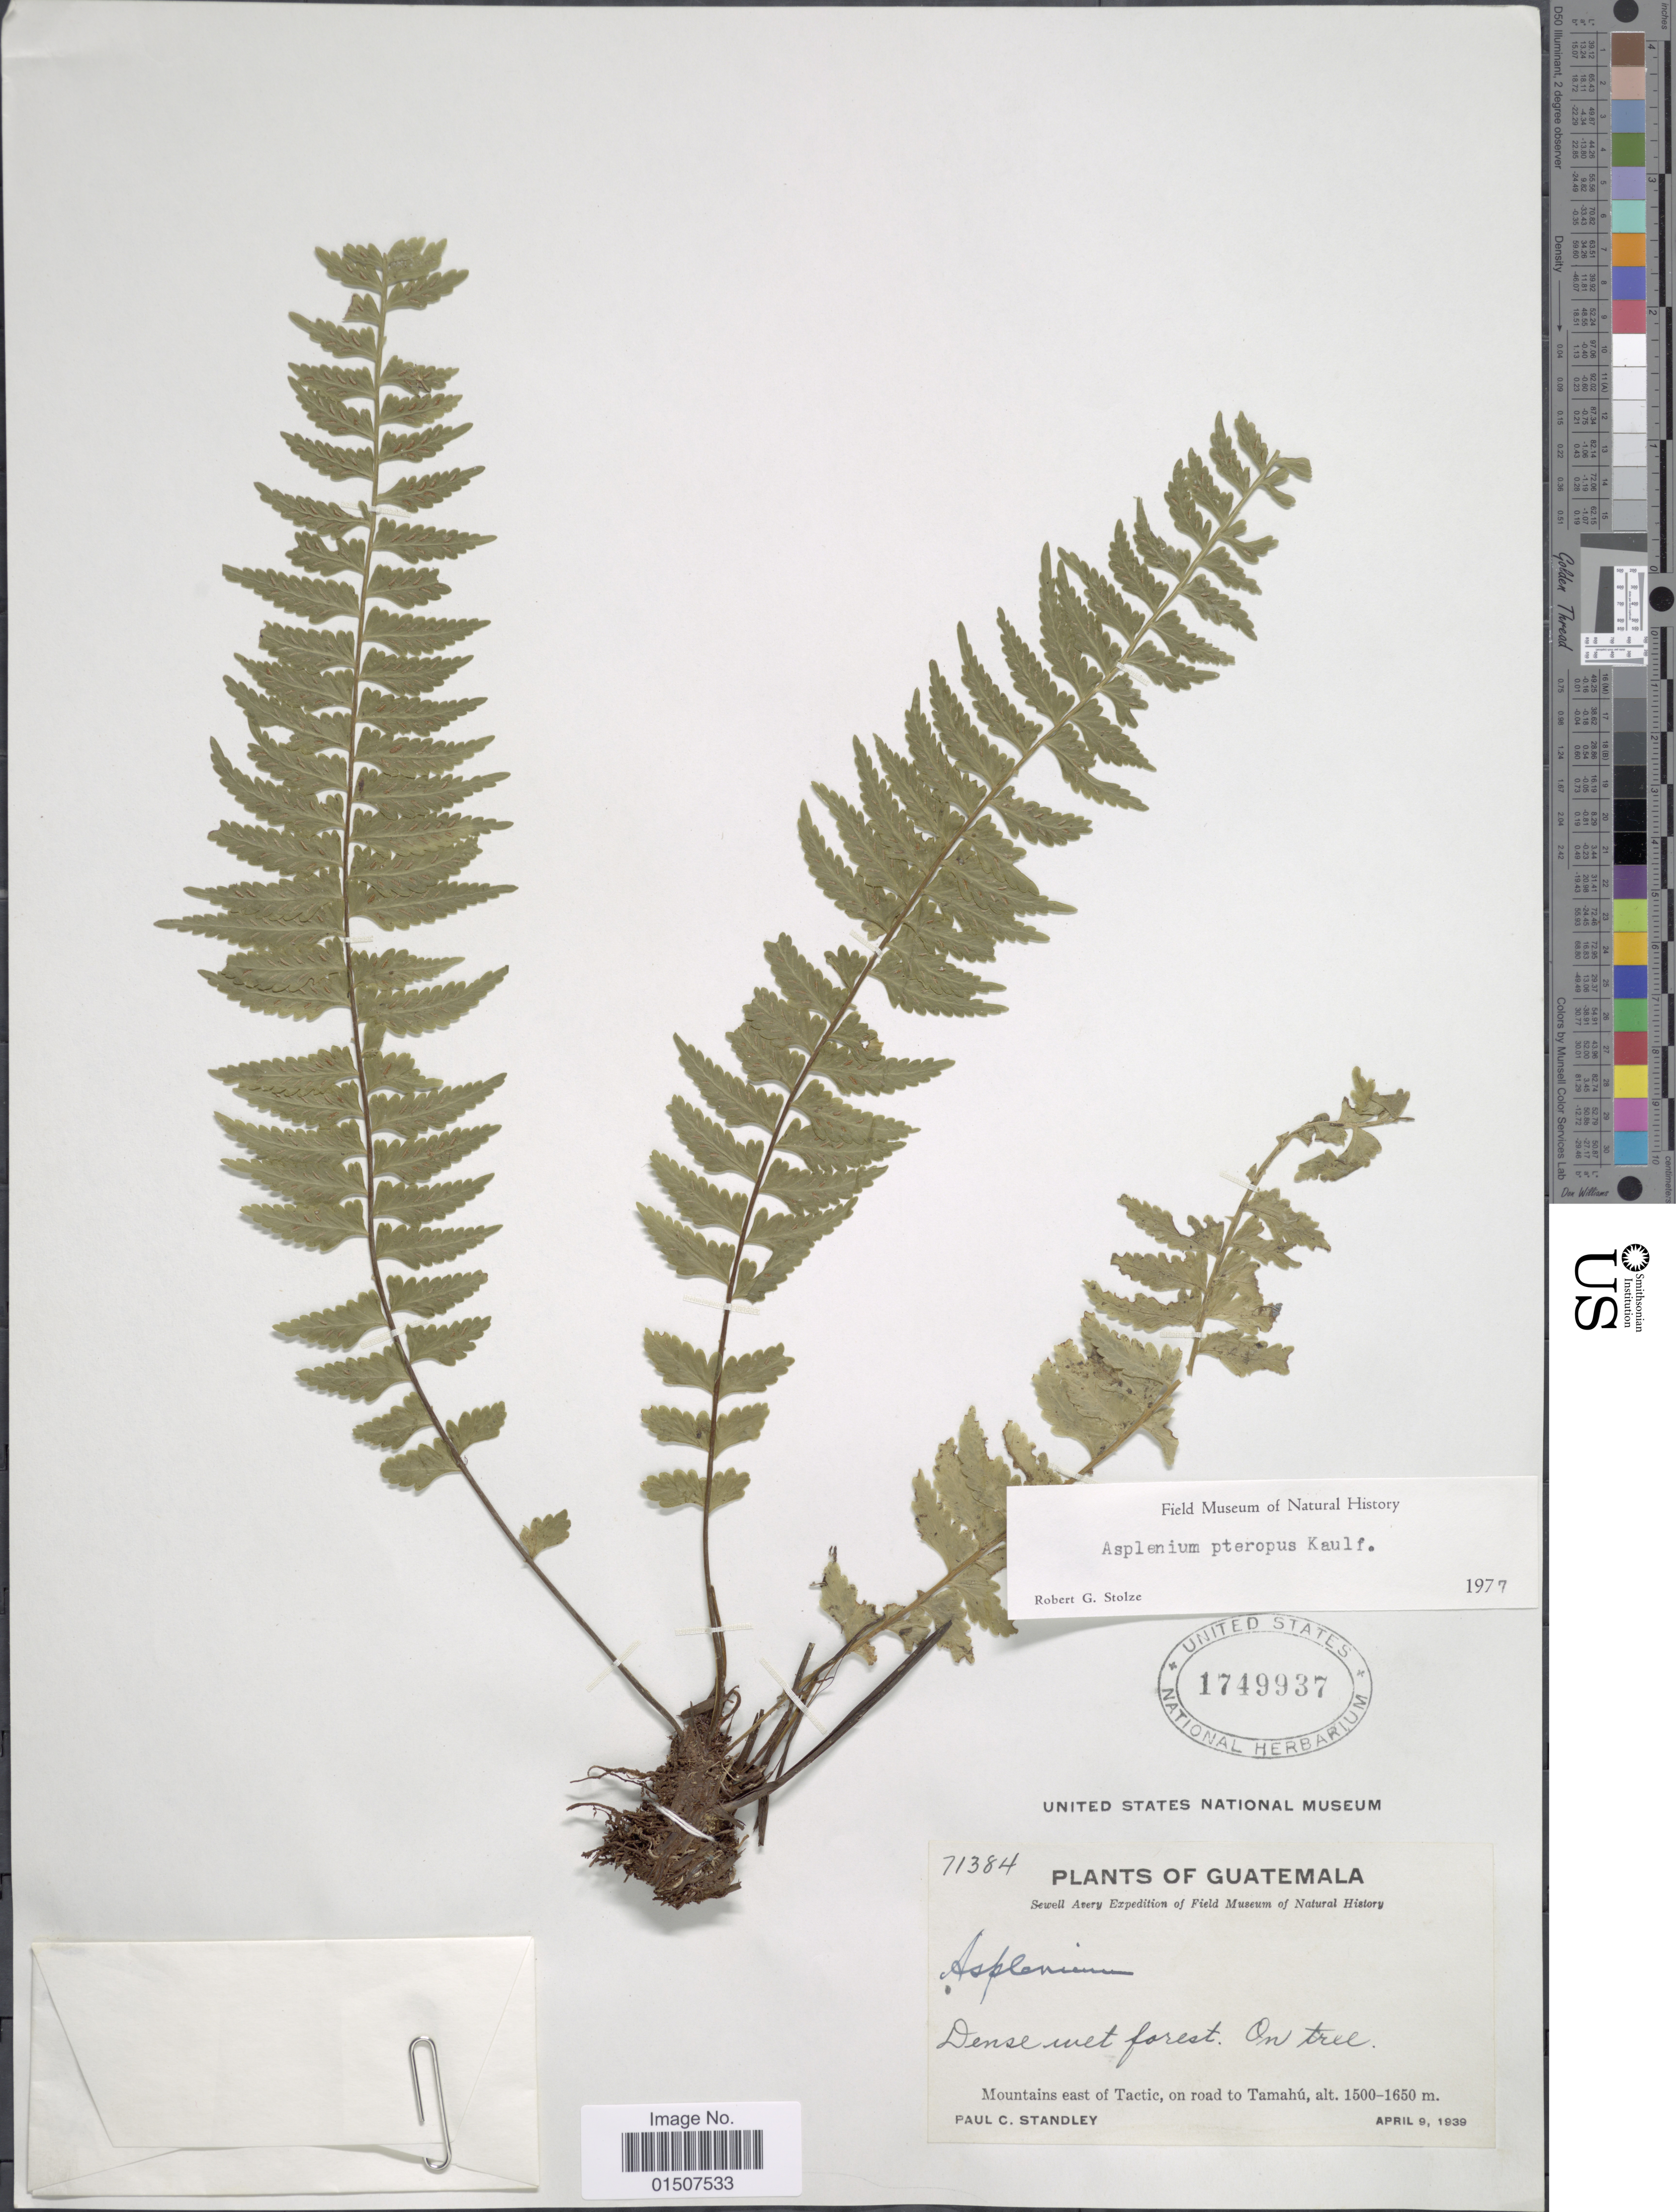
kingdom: Plantae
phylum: Tracheophyta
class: Polypodiopsida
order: Polypodiales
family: Aspleniaceae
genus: Asplenium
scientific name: Asplenium pteropus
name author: Kaulf.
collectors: P. C. Standley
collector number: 71384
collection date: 1939-04-09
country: Guatemala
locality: Mountains east of tactic, on road to tamahu.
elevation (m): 1500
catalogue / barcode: US 1749937